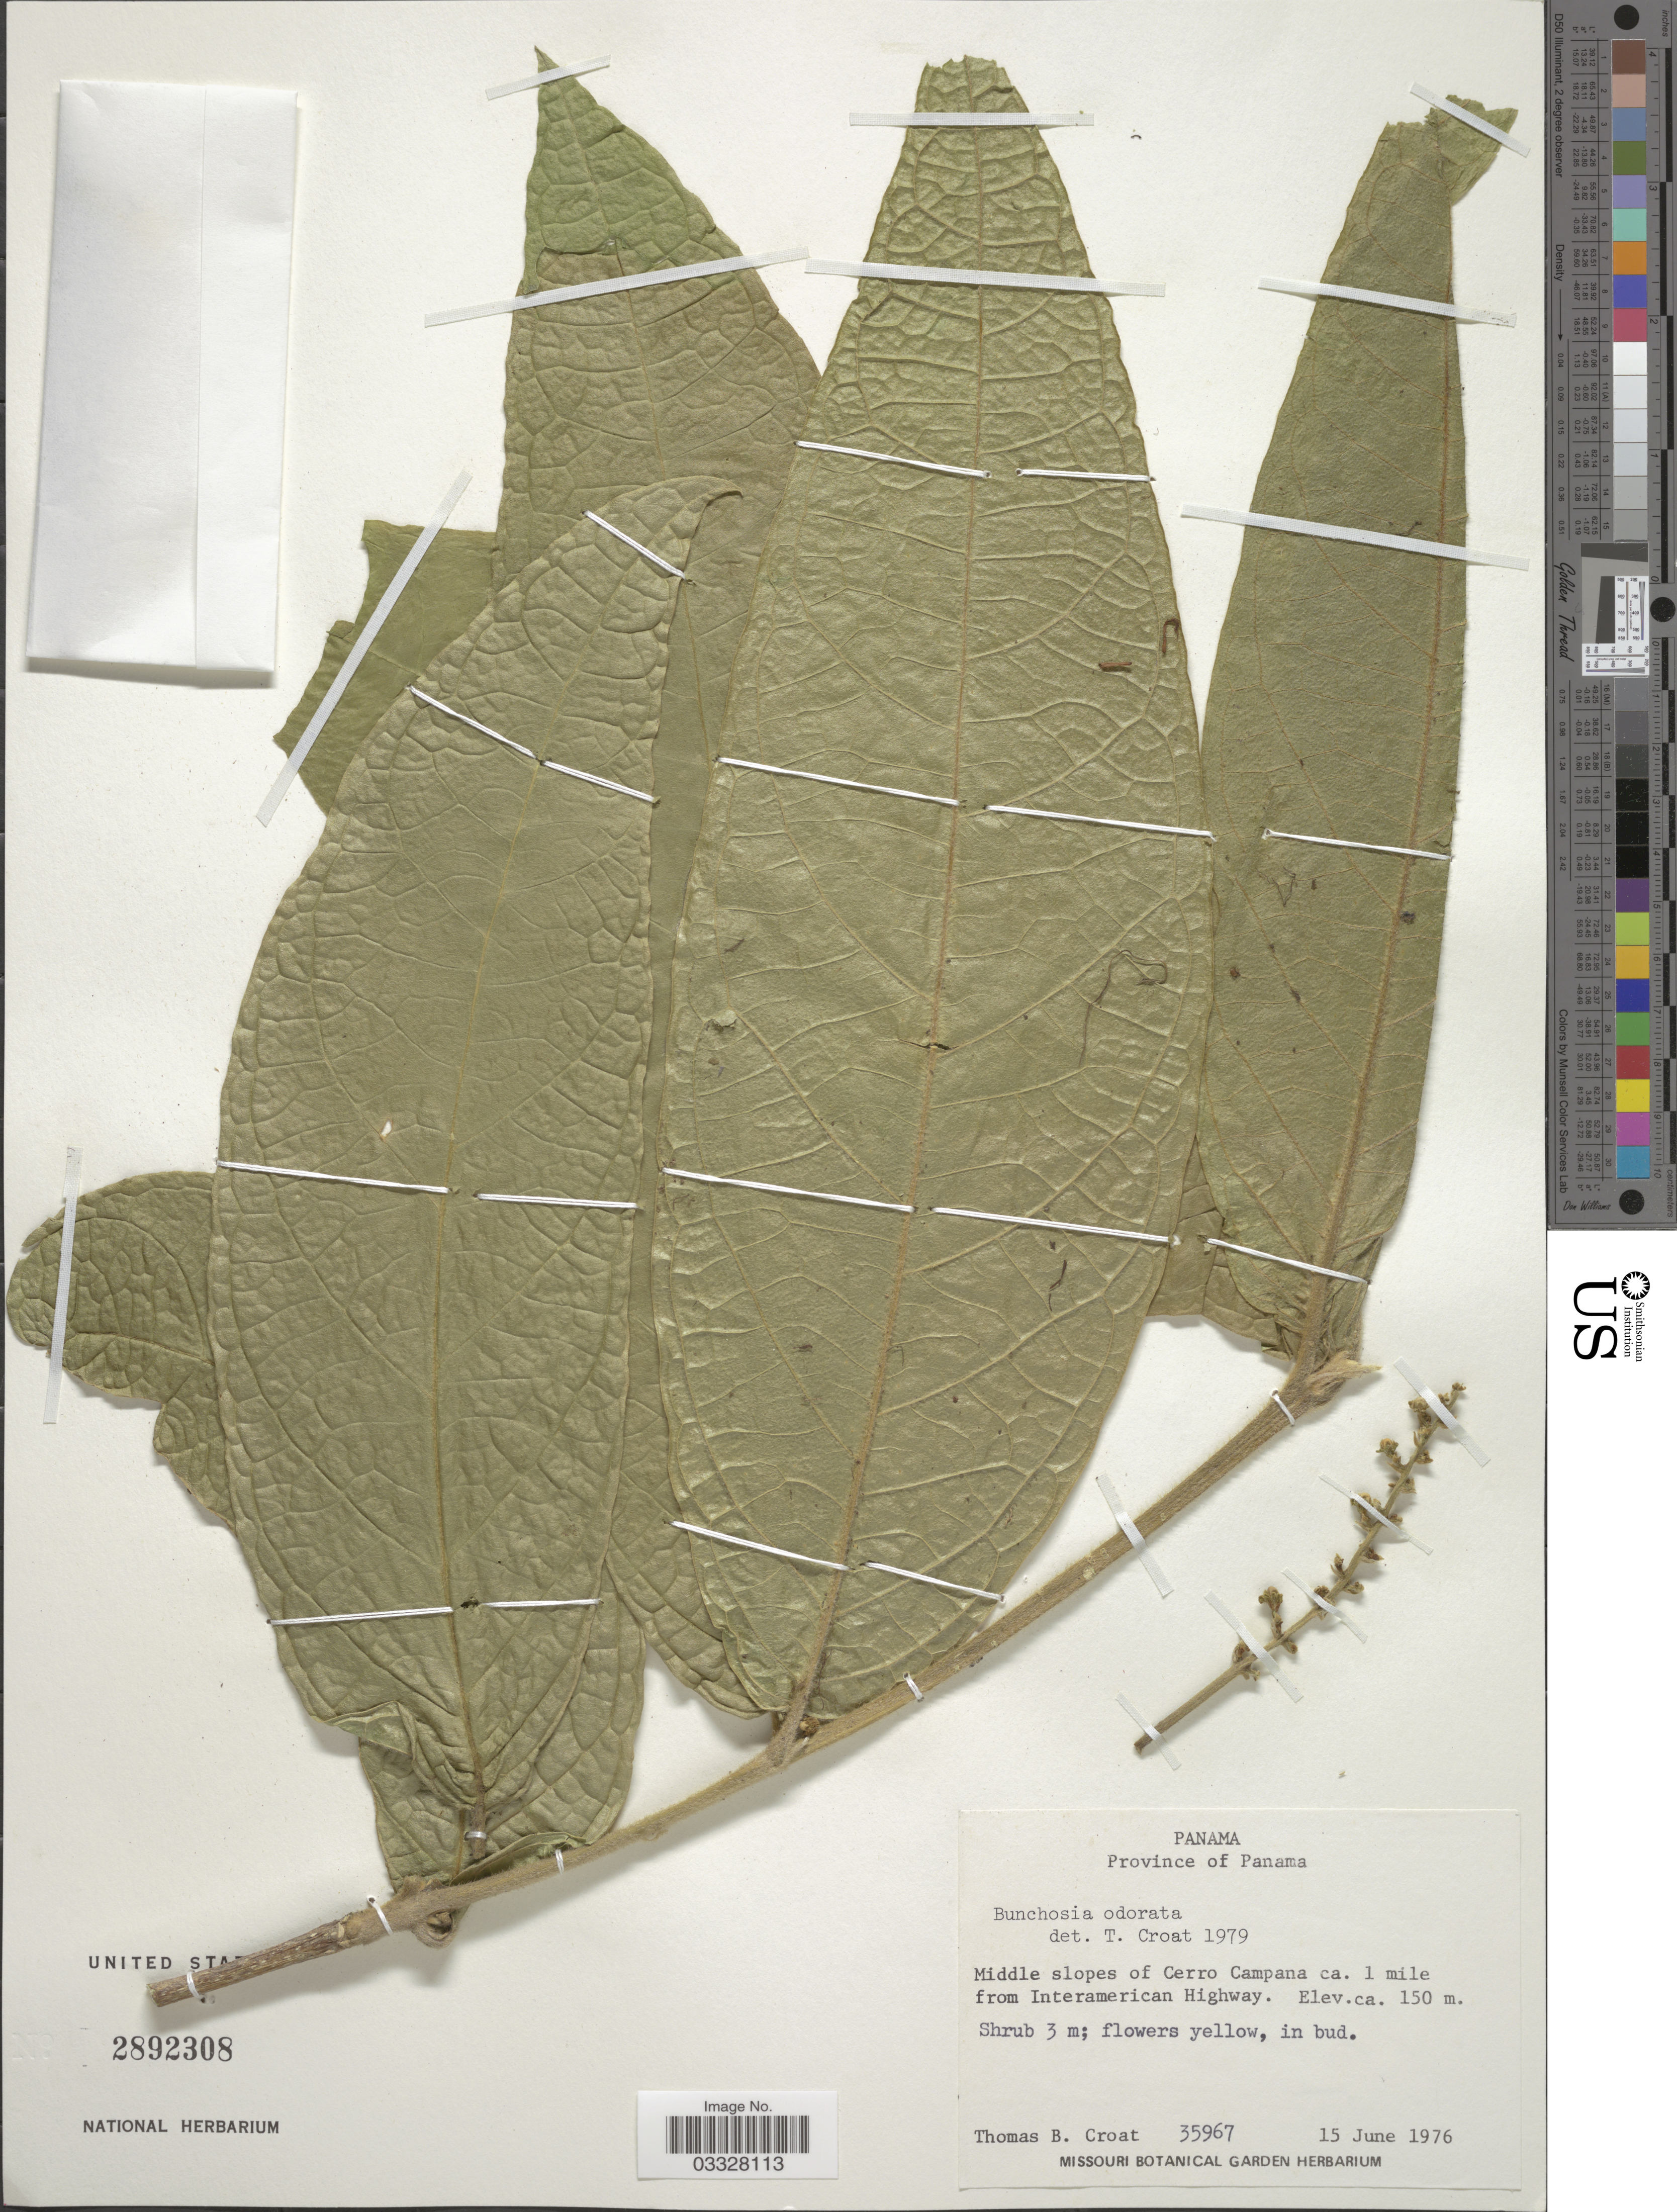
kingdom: Plantae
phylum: Tracheophyta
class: Magnoliopsida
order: Malpighiales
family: Malpighiaceae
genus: Bunchosia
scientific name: Bunchosia odorata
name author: (Jacq.) DC.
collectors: T. B. Croat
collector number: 35967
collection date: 1976-06-15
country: Panama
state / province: Panamá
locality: Middle slopes of Cerro Campana ca. 1 mile from Interamerican Highway.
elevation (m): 150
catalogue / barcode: US 2892308